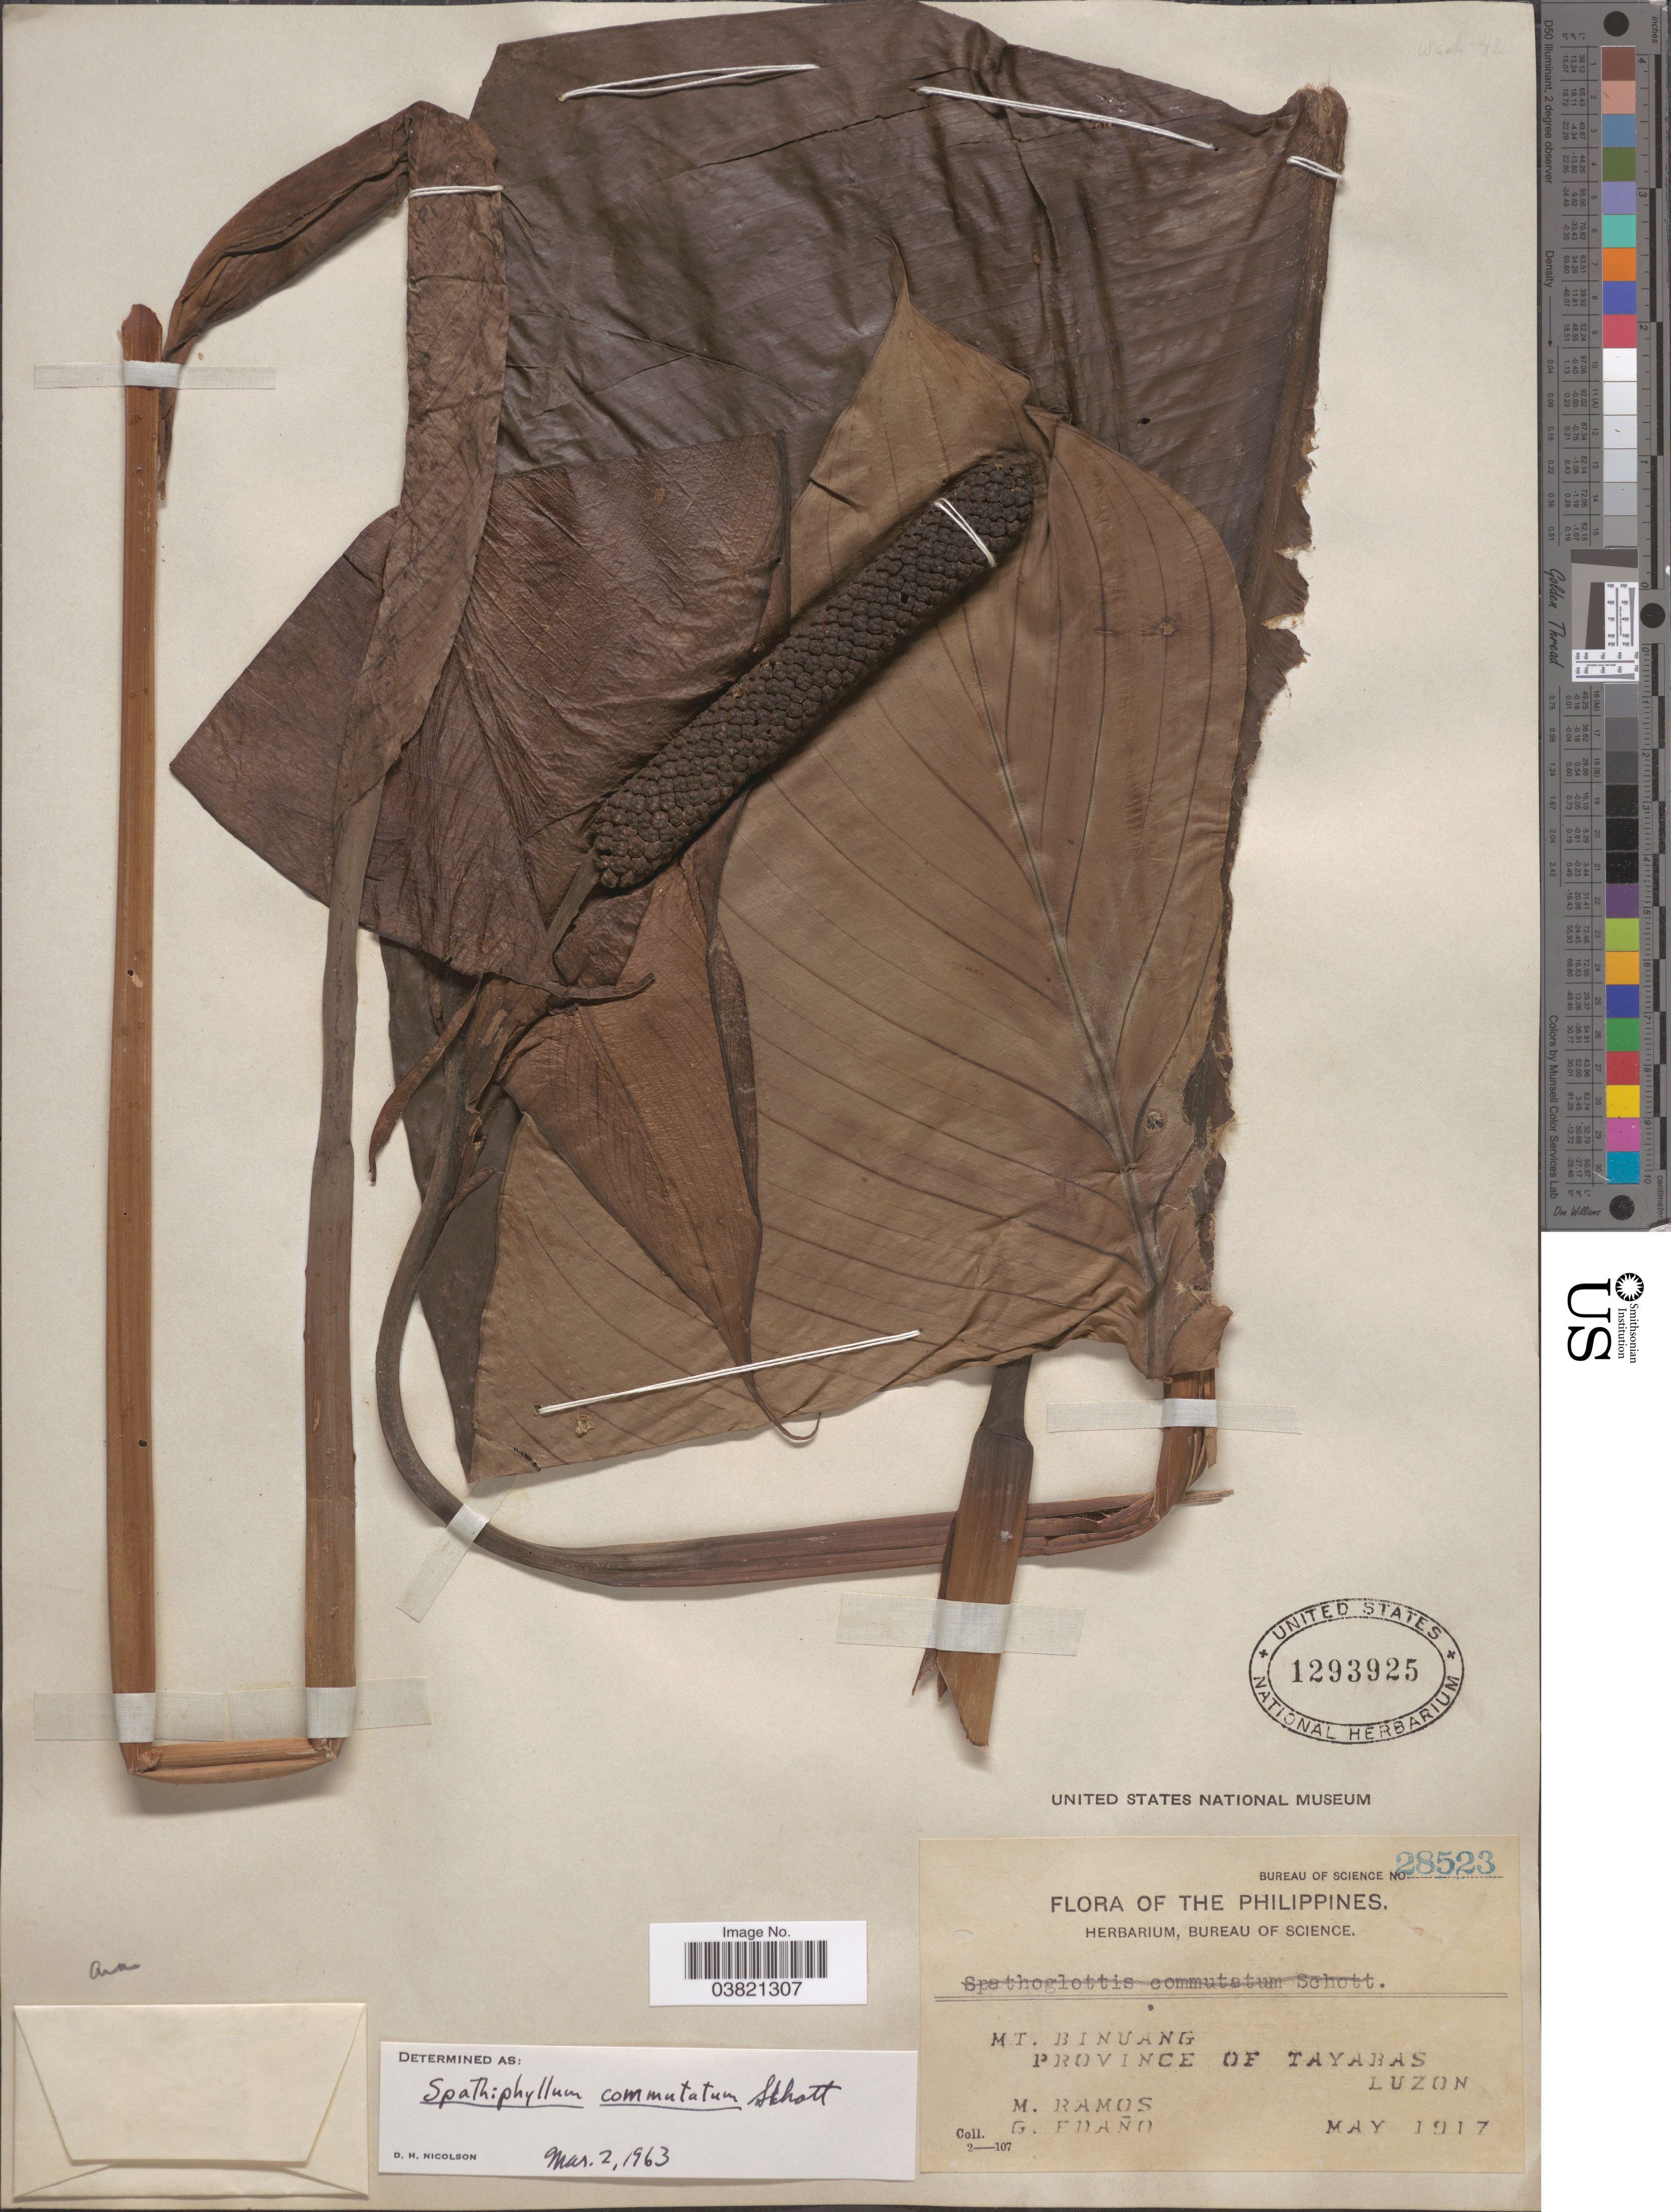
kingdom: Plantae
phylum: Tracheophyta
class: Liliopsida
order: Alismatales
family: Araceae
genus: Spathiphyllum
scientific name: Spathiphyllum commutatum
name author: Schott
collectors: M. Ramos & G. Edaño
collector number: Bureau of Science 28523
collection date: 1917-05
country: Philippines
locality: Mt. Binuang. Province of Tayabas, Luzon.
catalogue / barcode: US 1293925